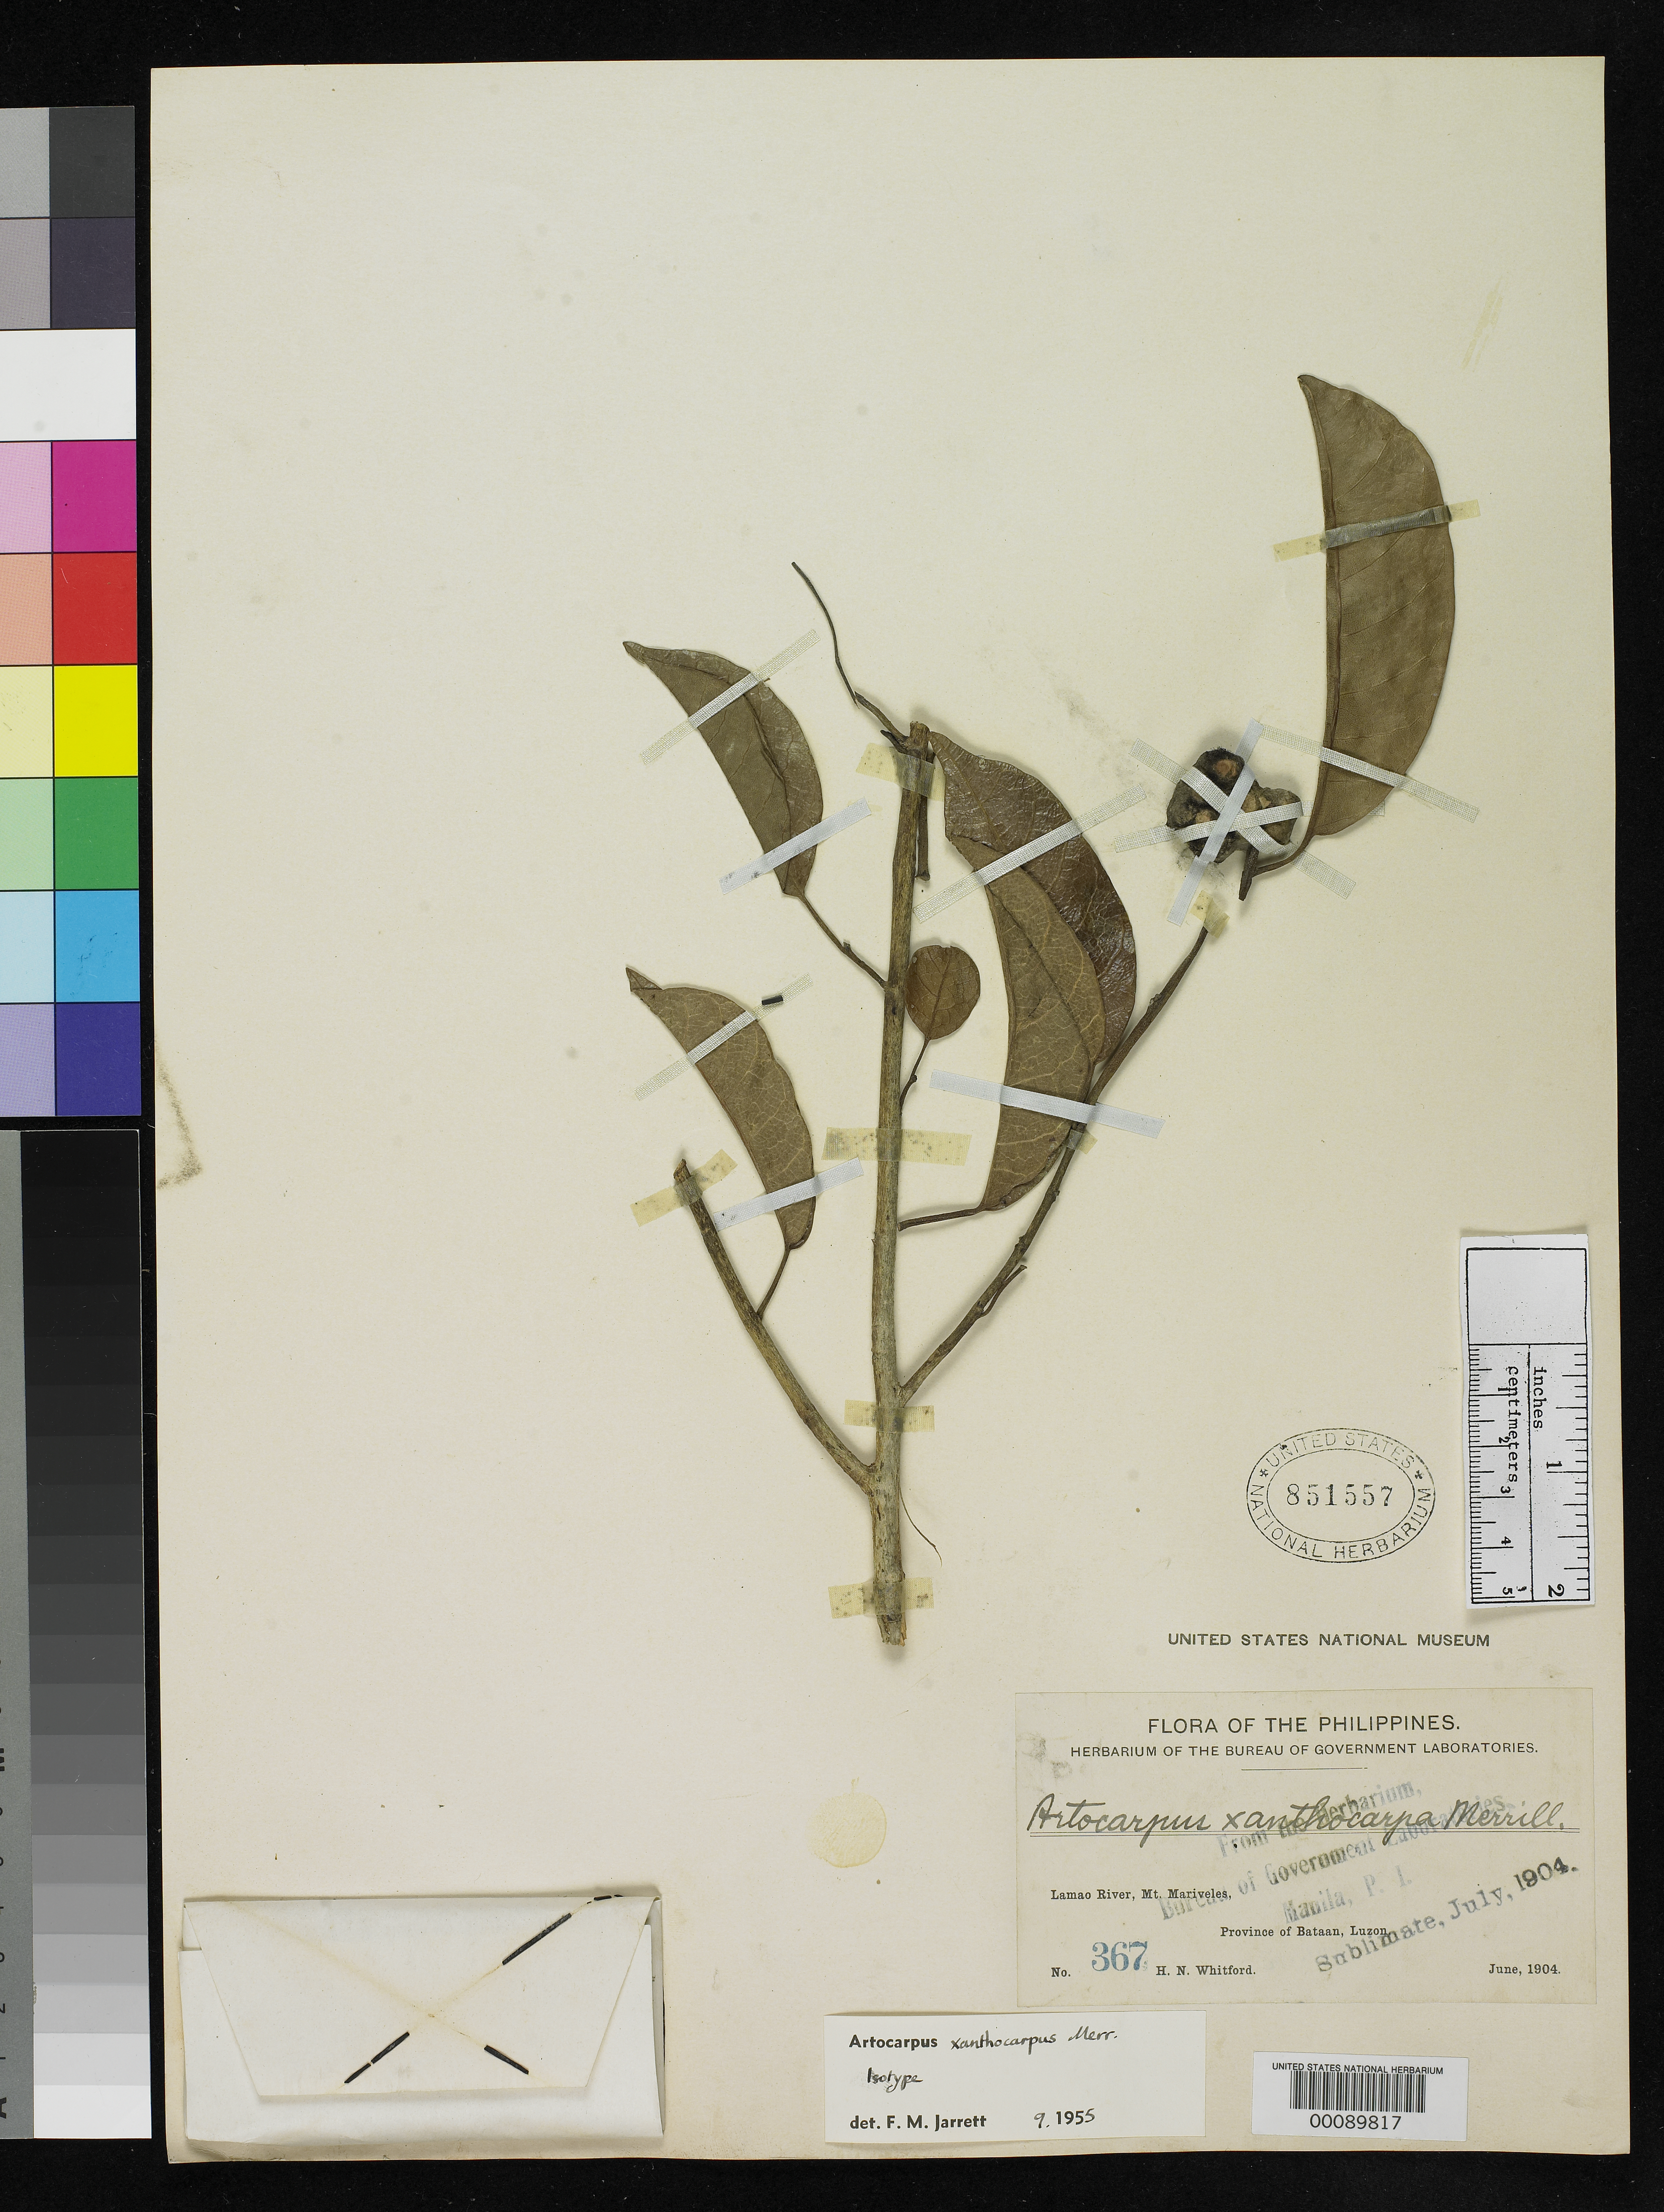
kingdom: Plantae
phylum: Tracheophyta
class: Magnoliopsida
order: Rosales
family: Moraceae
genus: Artocarpus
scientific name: Artocarpus xanthocarpus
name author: Merr.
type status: Isotype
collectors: H. N. Whitford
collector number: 367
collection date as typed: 07 Jun 1904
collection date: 1904-06-07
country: Philippines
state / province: Central Luzon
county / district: Bataan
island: Luzon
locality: Lamao River.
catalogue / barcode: US 851557